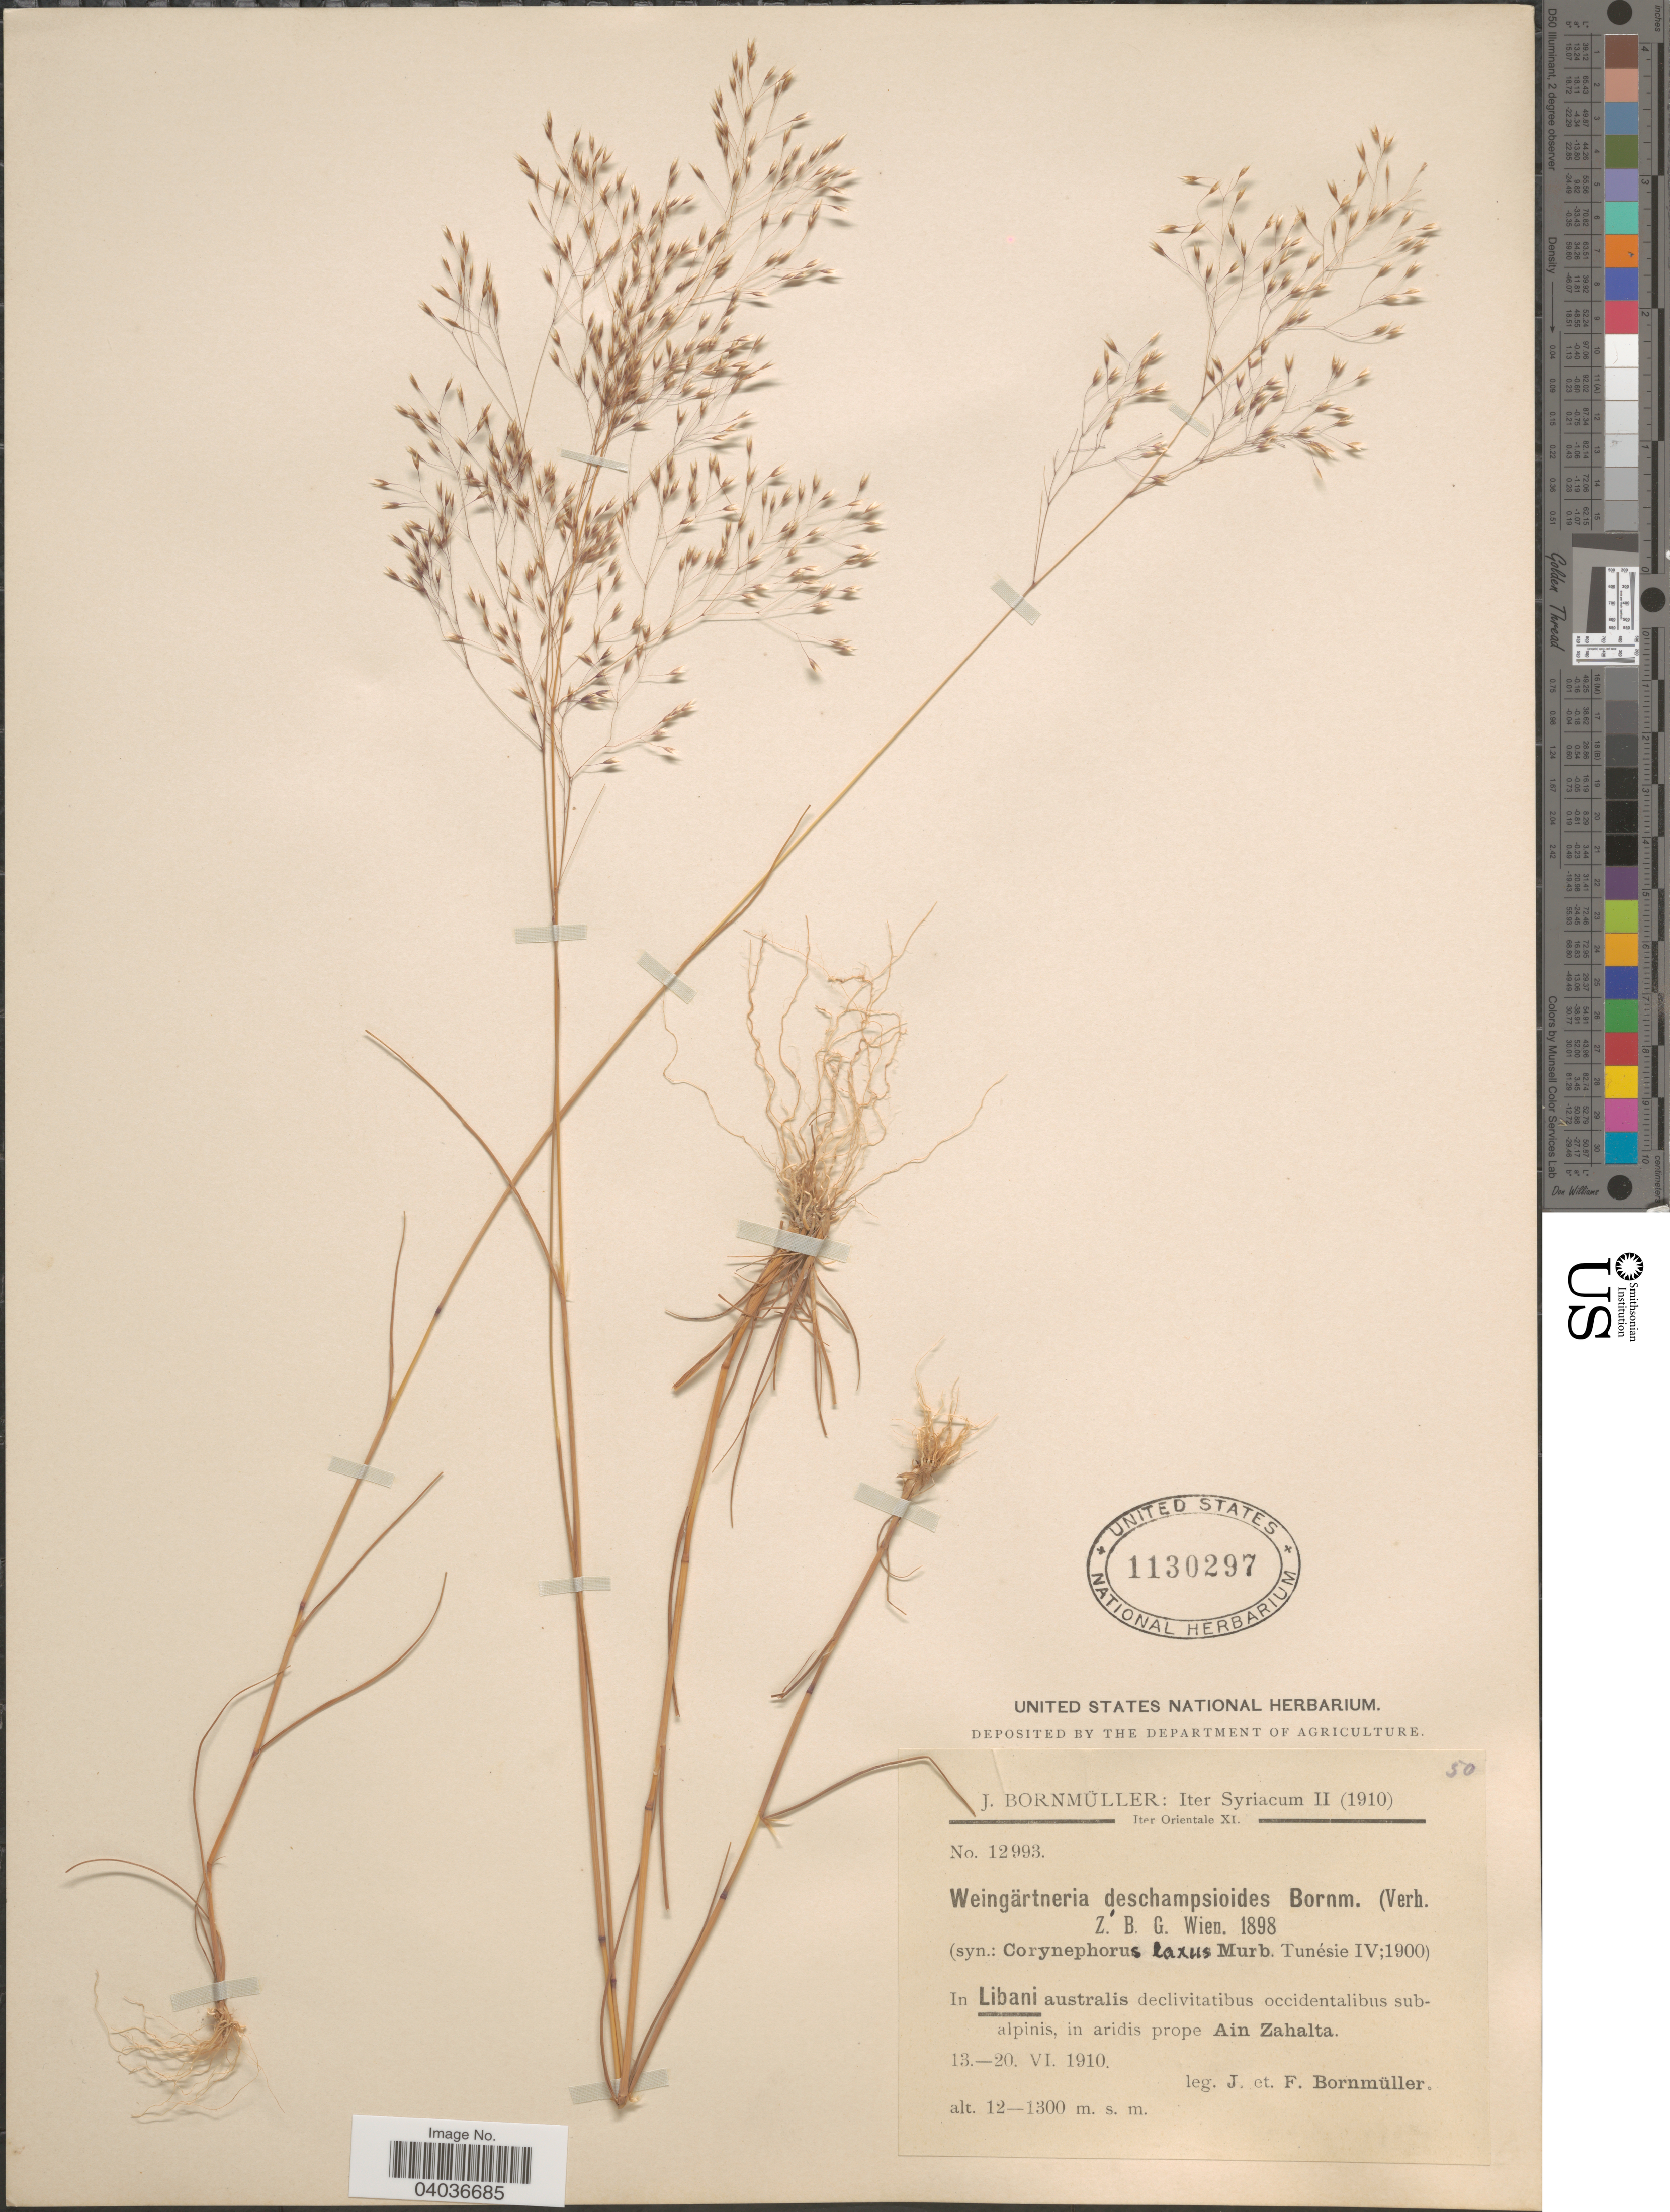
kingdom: Plantae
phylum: Tracheophyta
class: Liliopsida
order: Poales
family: Poaceae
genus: Corynephorus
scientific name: Corynephorus deschampsioides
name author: Bornm.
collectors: J. Bornmüller & F. Bornmüller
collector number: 12993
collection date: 1910-06-13/1910-06-20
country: Syria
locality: Iter Orientale XI. In Libani australis declivitatibus occidentalibus subalpinis, in aridis prope Ain Zahalta.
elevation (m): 1200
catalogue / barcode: US 1130297